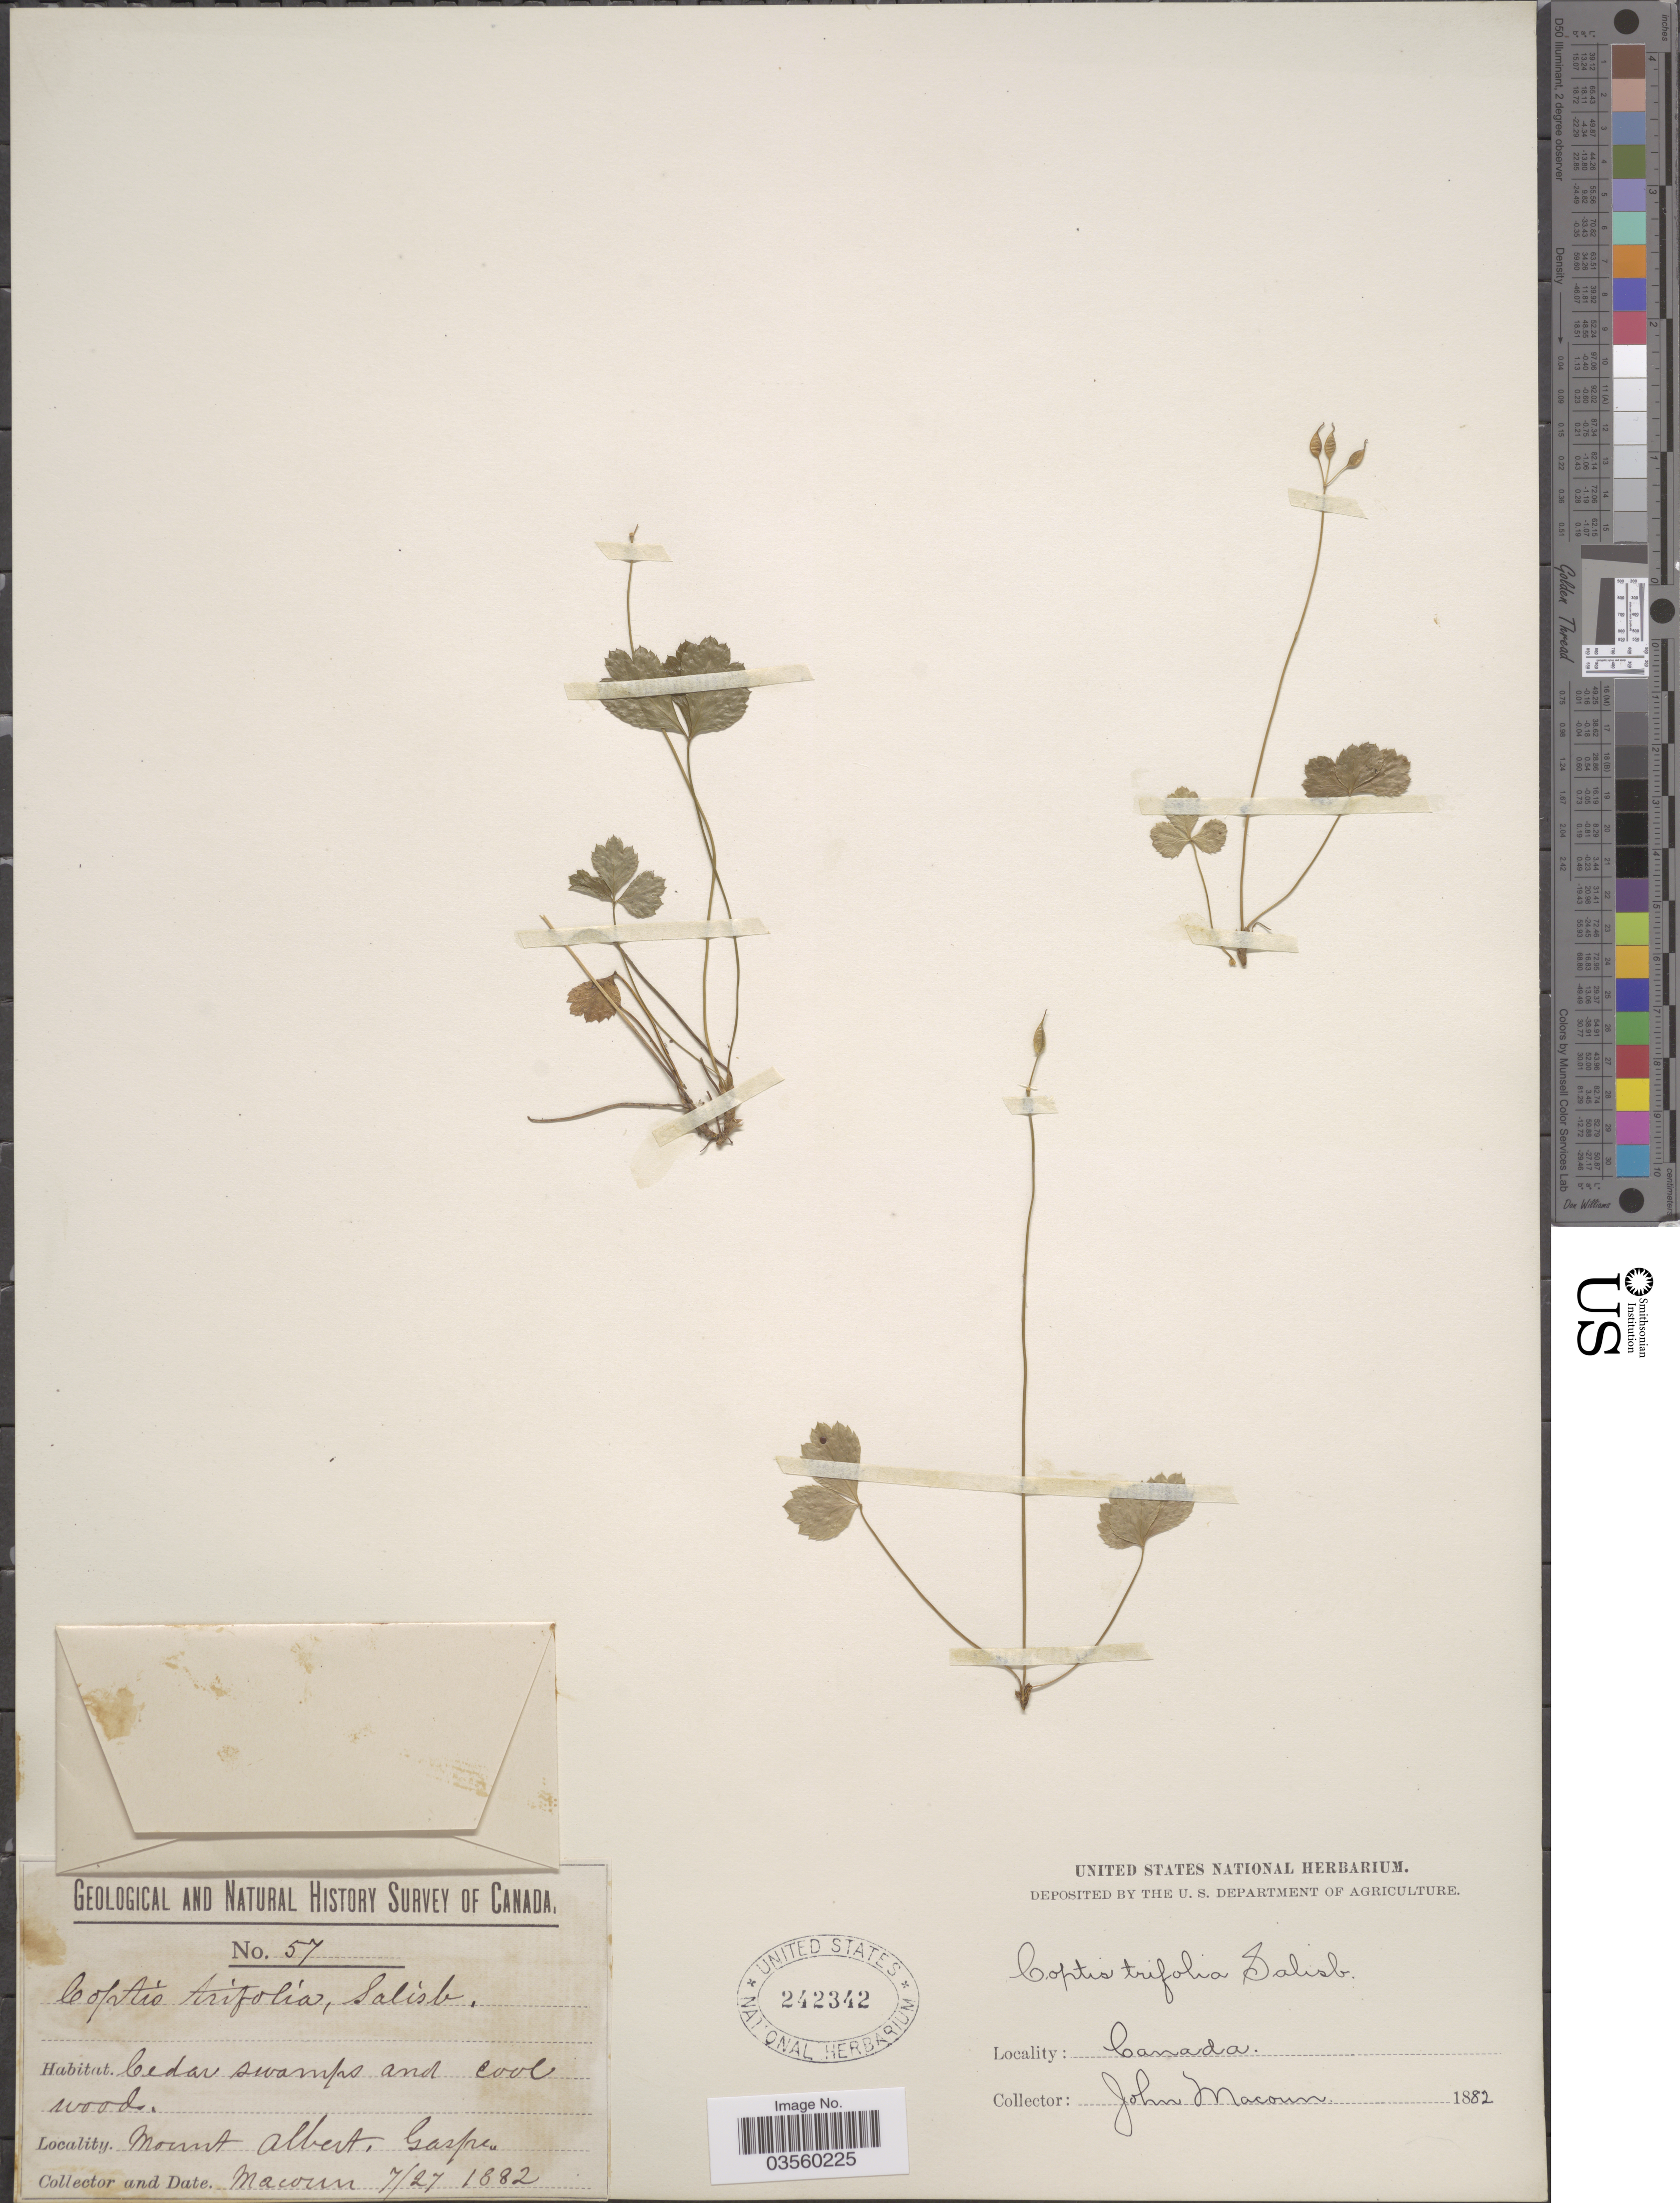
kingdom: Plantae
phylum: Tracheophyta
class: Magnoliopsida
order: Ranunculales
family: Ranunculaceae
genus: Coptis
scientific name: Coptis trifolia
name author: (L.) Salisb.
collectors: J. Macoun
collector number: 57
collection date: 1882-07-27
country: Canada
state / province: Ontario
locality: Mount Albert.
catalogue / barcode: US 242342